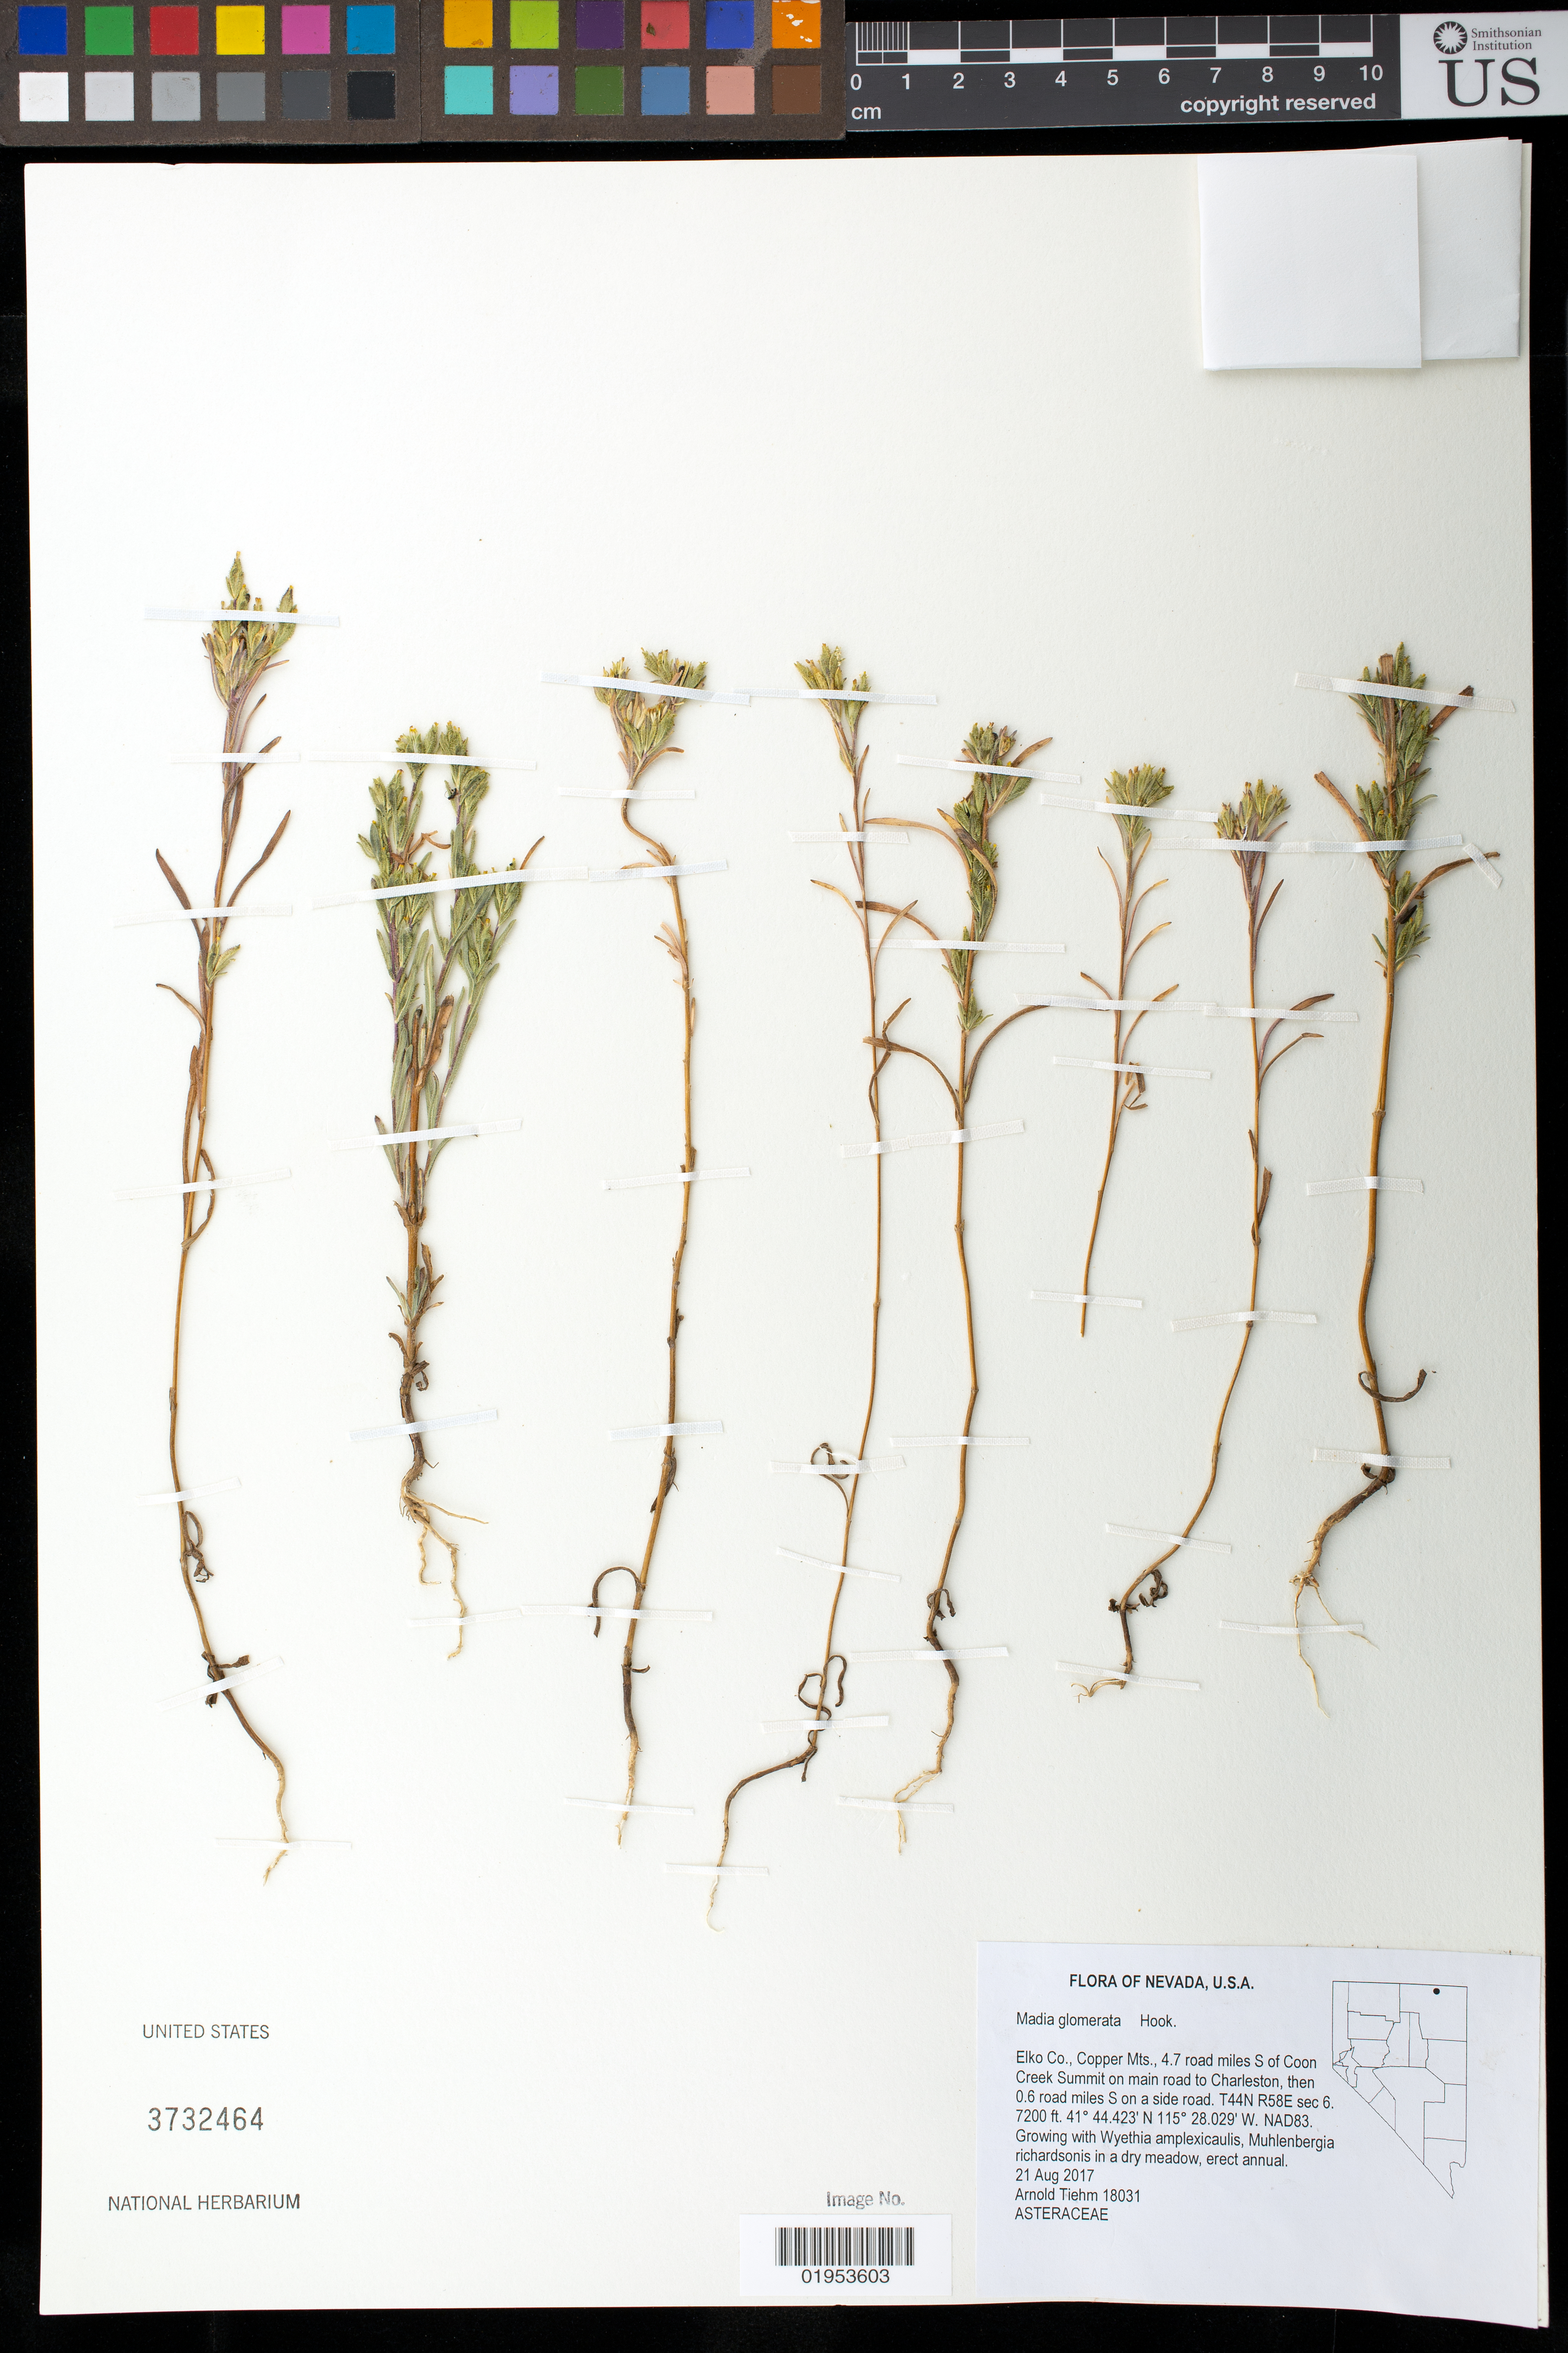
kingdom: Plantae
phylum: Tracheophyta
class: Magnoliopsida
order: Asterales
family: Asteraceae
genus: Madia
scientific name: Madia glomerata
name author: Hook.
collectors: A. Tiehm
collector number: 18031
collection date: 2017-08-21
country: United States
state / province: Nevada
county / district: Elko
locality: Copper Mtns., 4.7 road miles S of Coon Creek Summit on main road to Charleston, then 0.6 miles S on a side road.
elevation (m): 2195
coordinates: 41 44.423 N, 115 28.029 W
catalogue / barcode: US 3732464